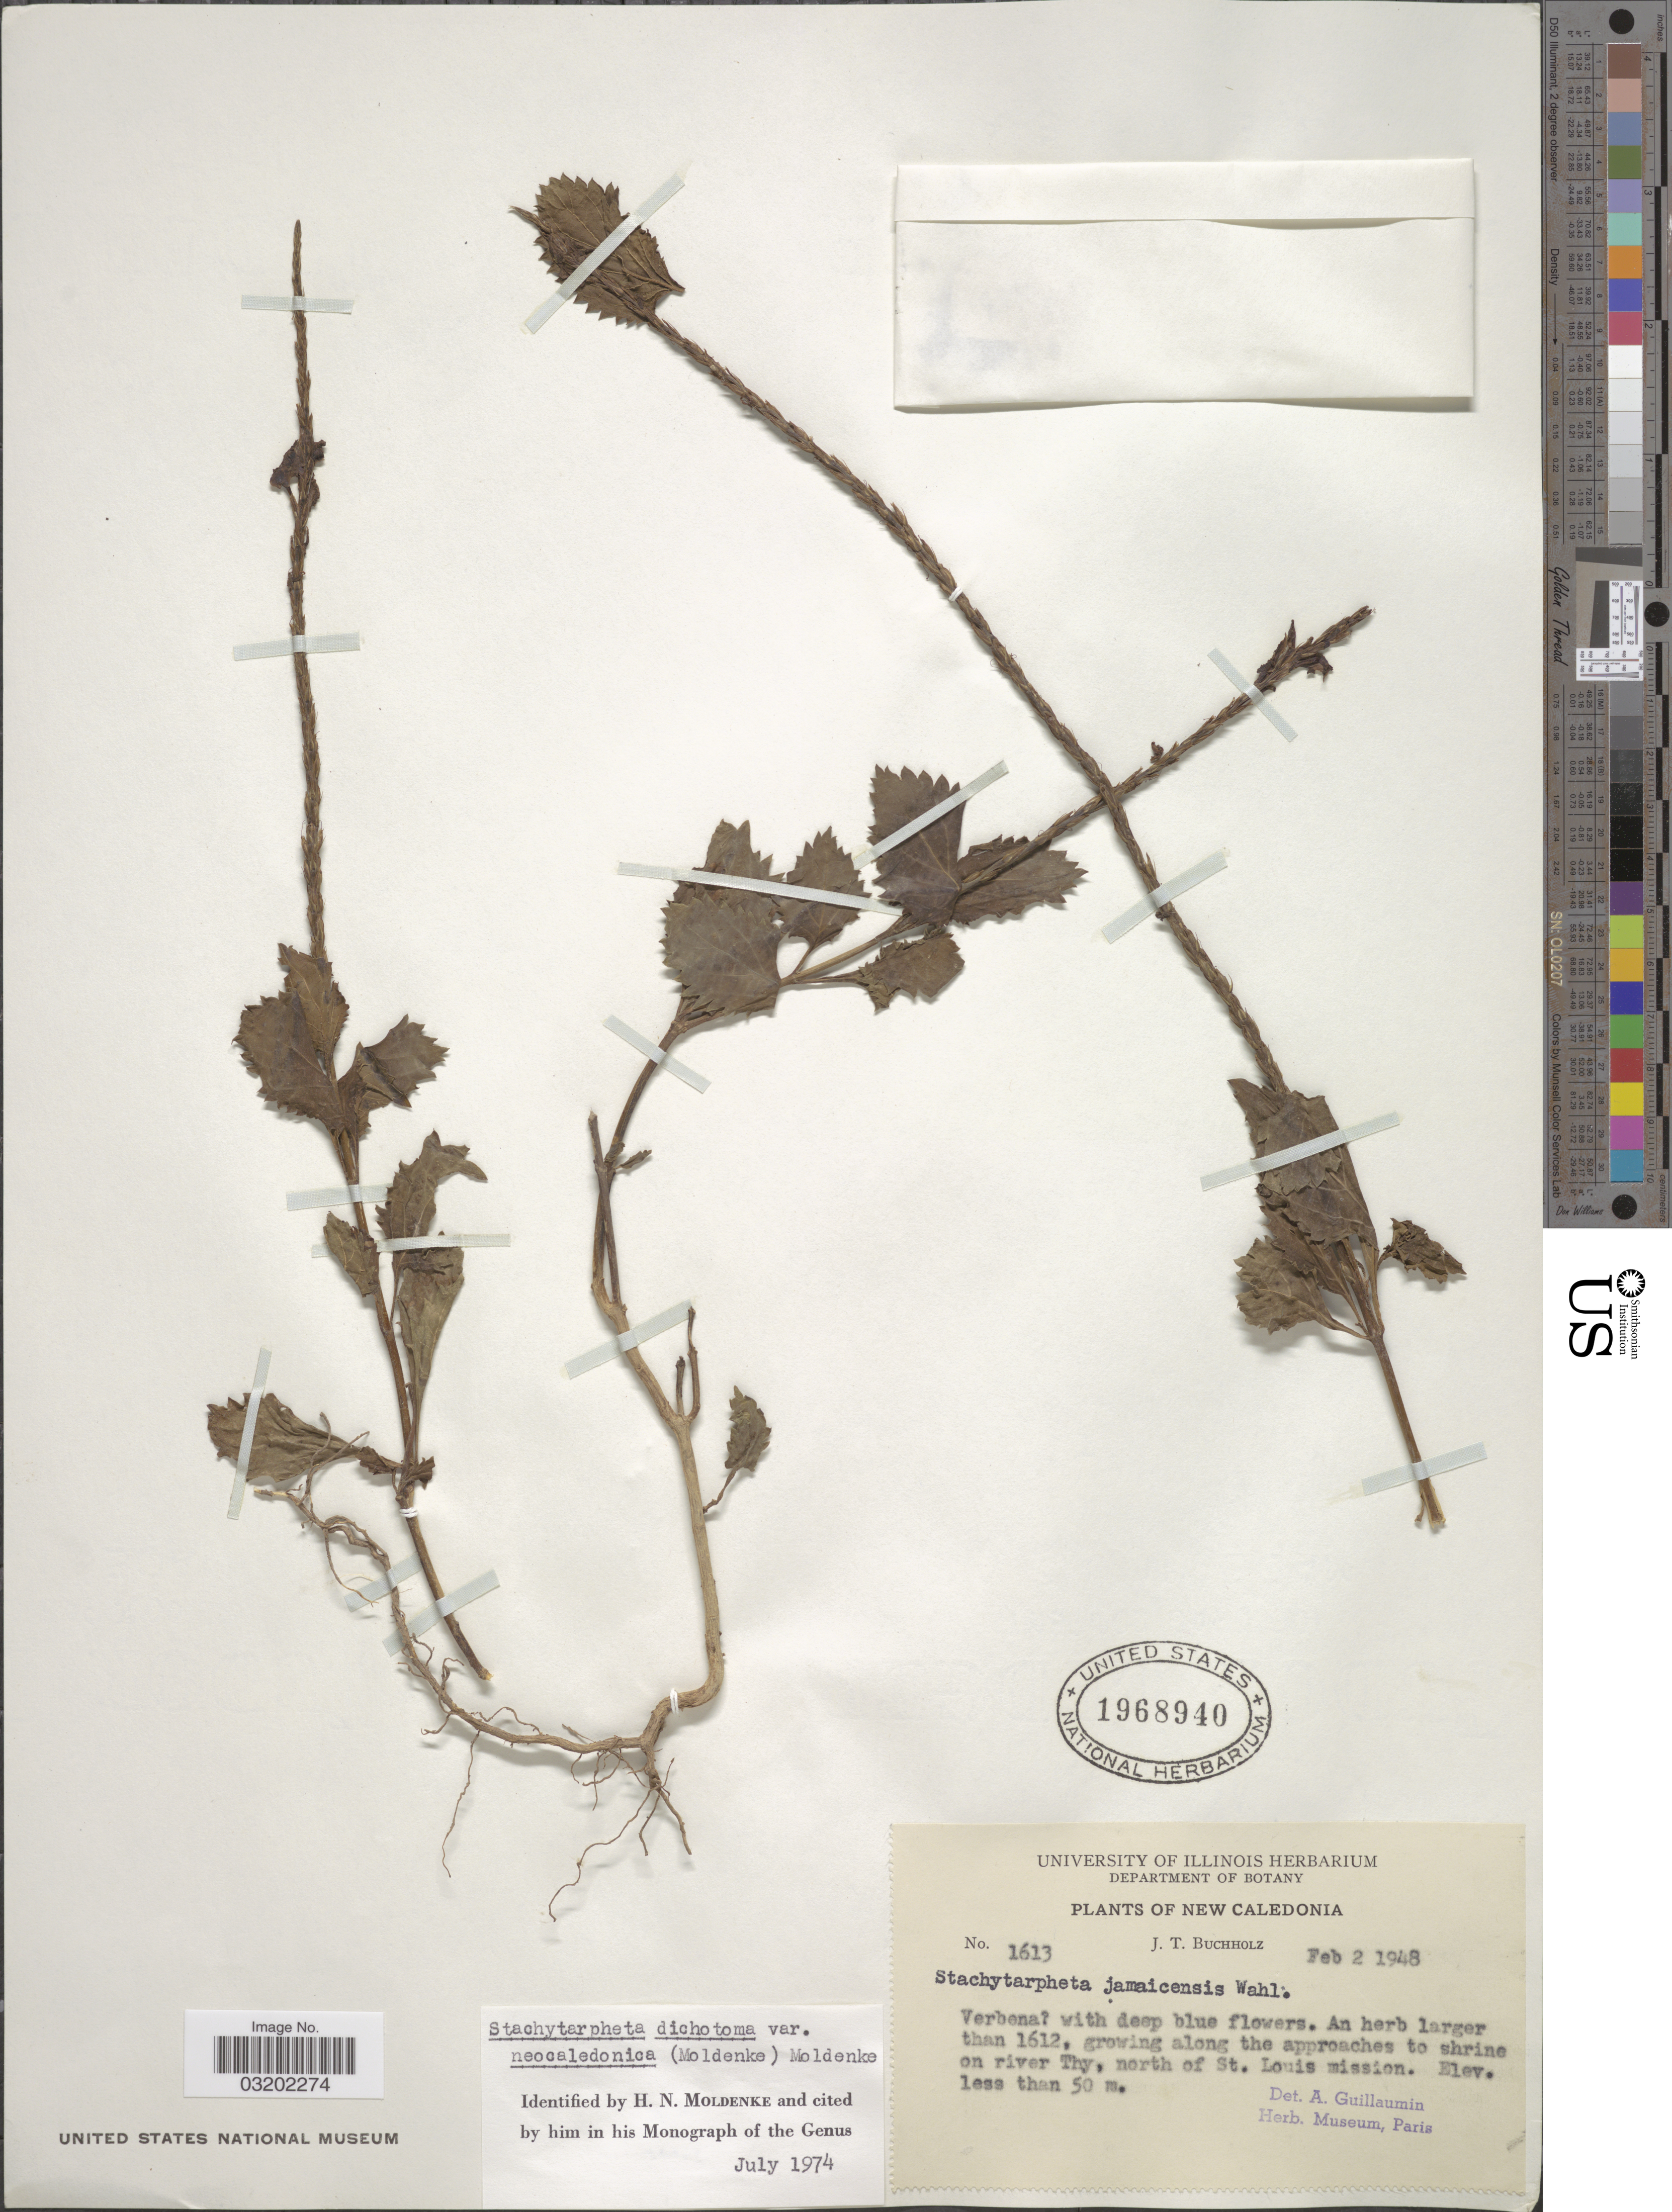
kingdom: Plantae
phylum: Tracheophyta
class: Magnoliopsida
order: Lamiales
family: Verbenaceae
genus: Stachytarpheta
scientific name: Stachytarpheta dichotoma var. neocaledonica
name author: Moldenke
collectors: J. T. Buchholz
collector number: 1613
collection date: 1948-02-02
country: New Caledonia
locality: Growing along the approaches to shrine on river Thy, north of St. Louis mission.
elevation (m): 50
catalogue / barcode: US 1968940